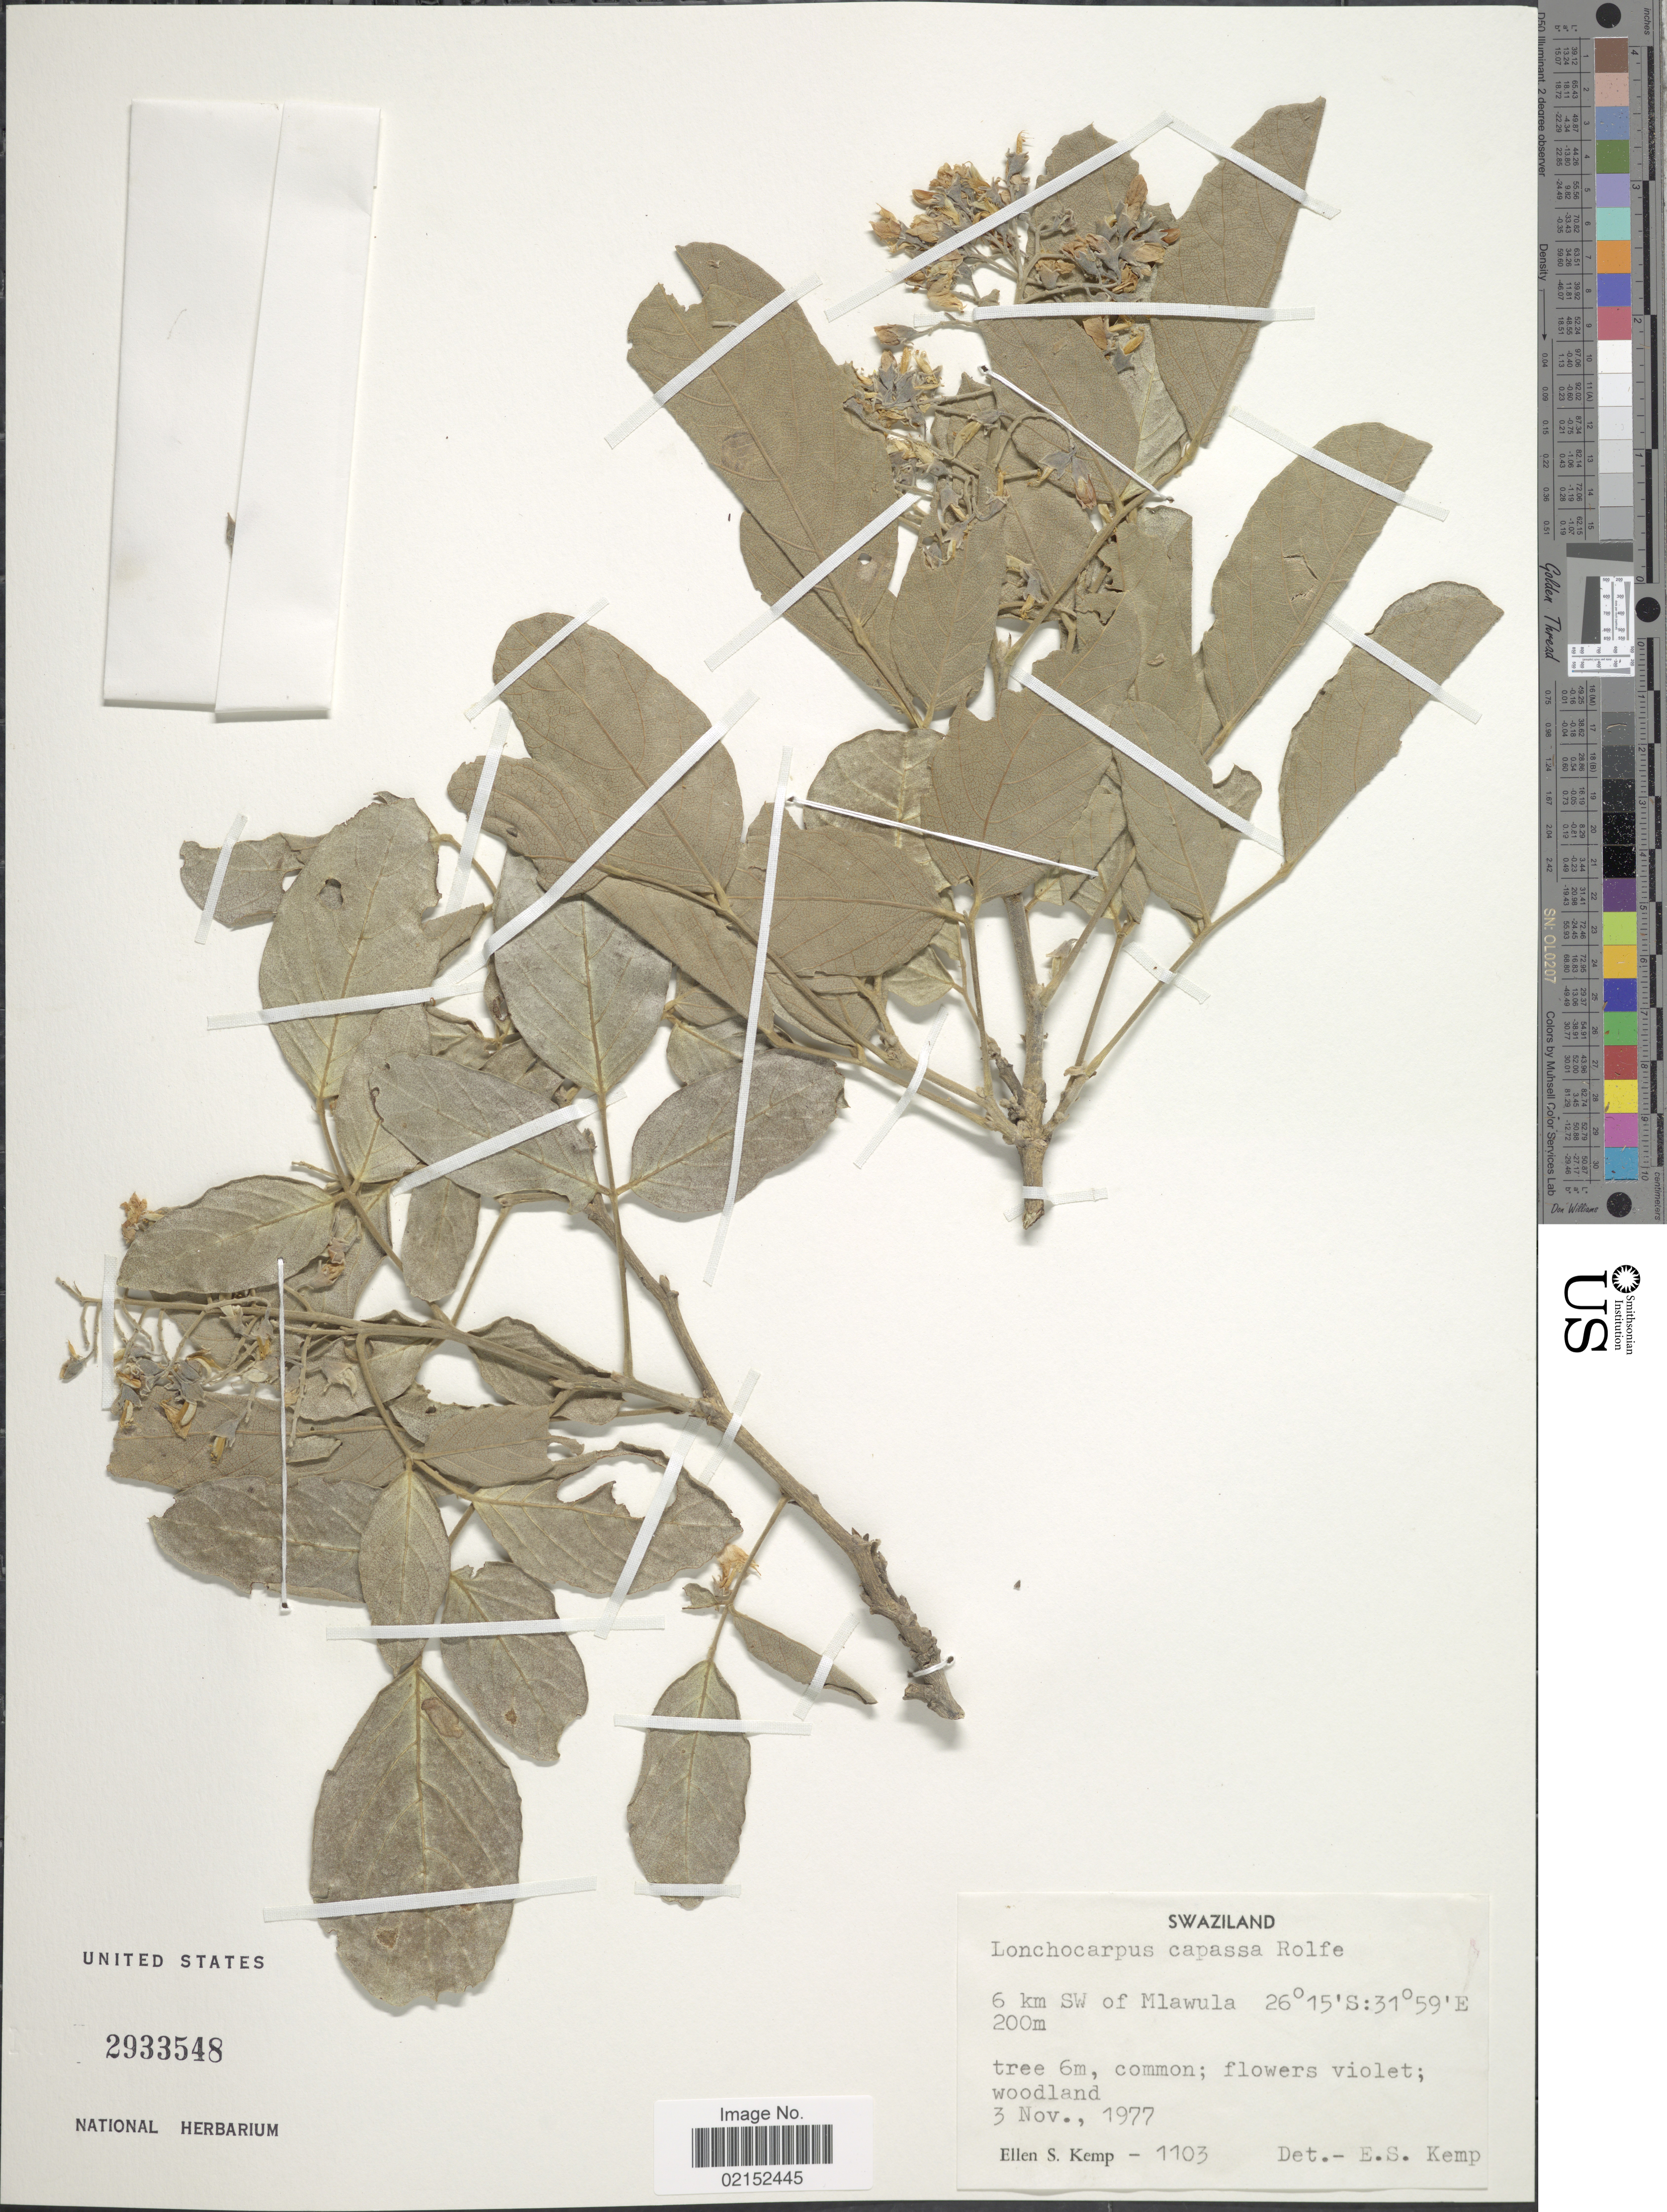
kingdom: Plantae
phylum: Tracheophyta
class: Magnoliopsida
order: Fabales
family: Fabaceae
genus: Lonchocarpus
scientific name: Lonchocarpus capassa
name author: Rolfe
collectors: E. S. Kemp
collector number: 1103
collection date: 1977-11-03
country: Eswatini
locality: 6 km SW of Mlawula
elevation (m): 200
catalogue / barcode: US 2933548